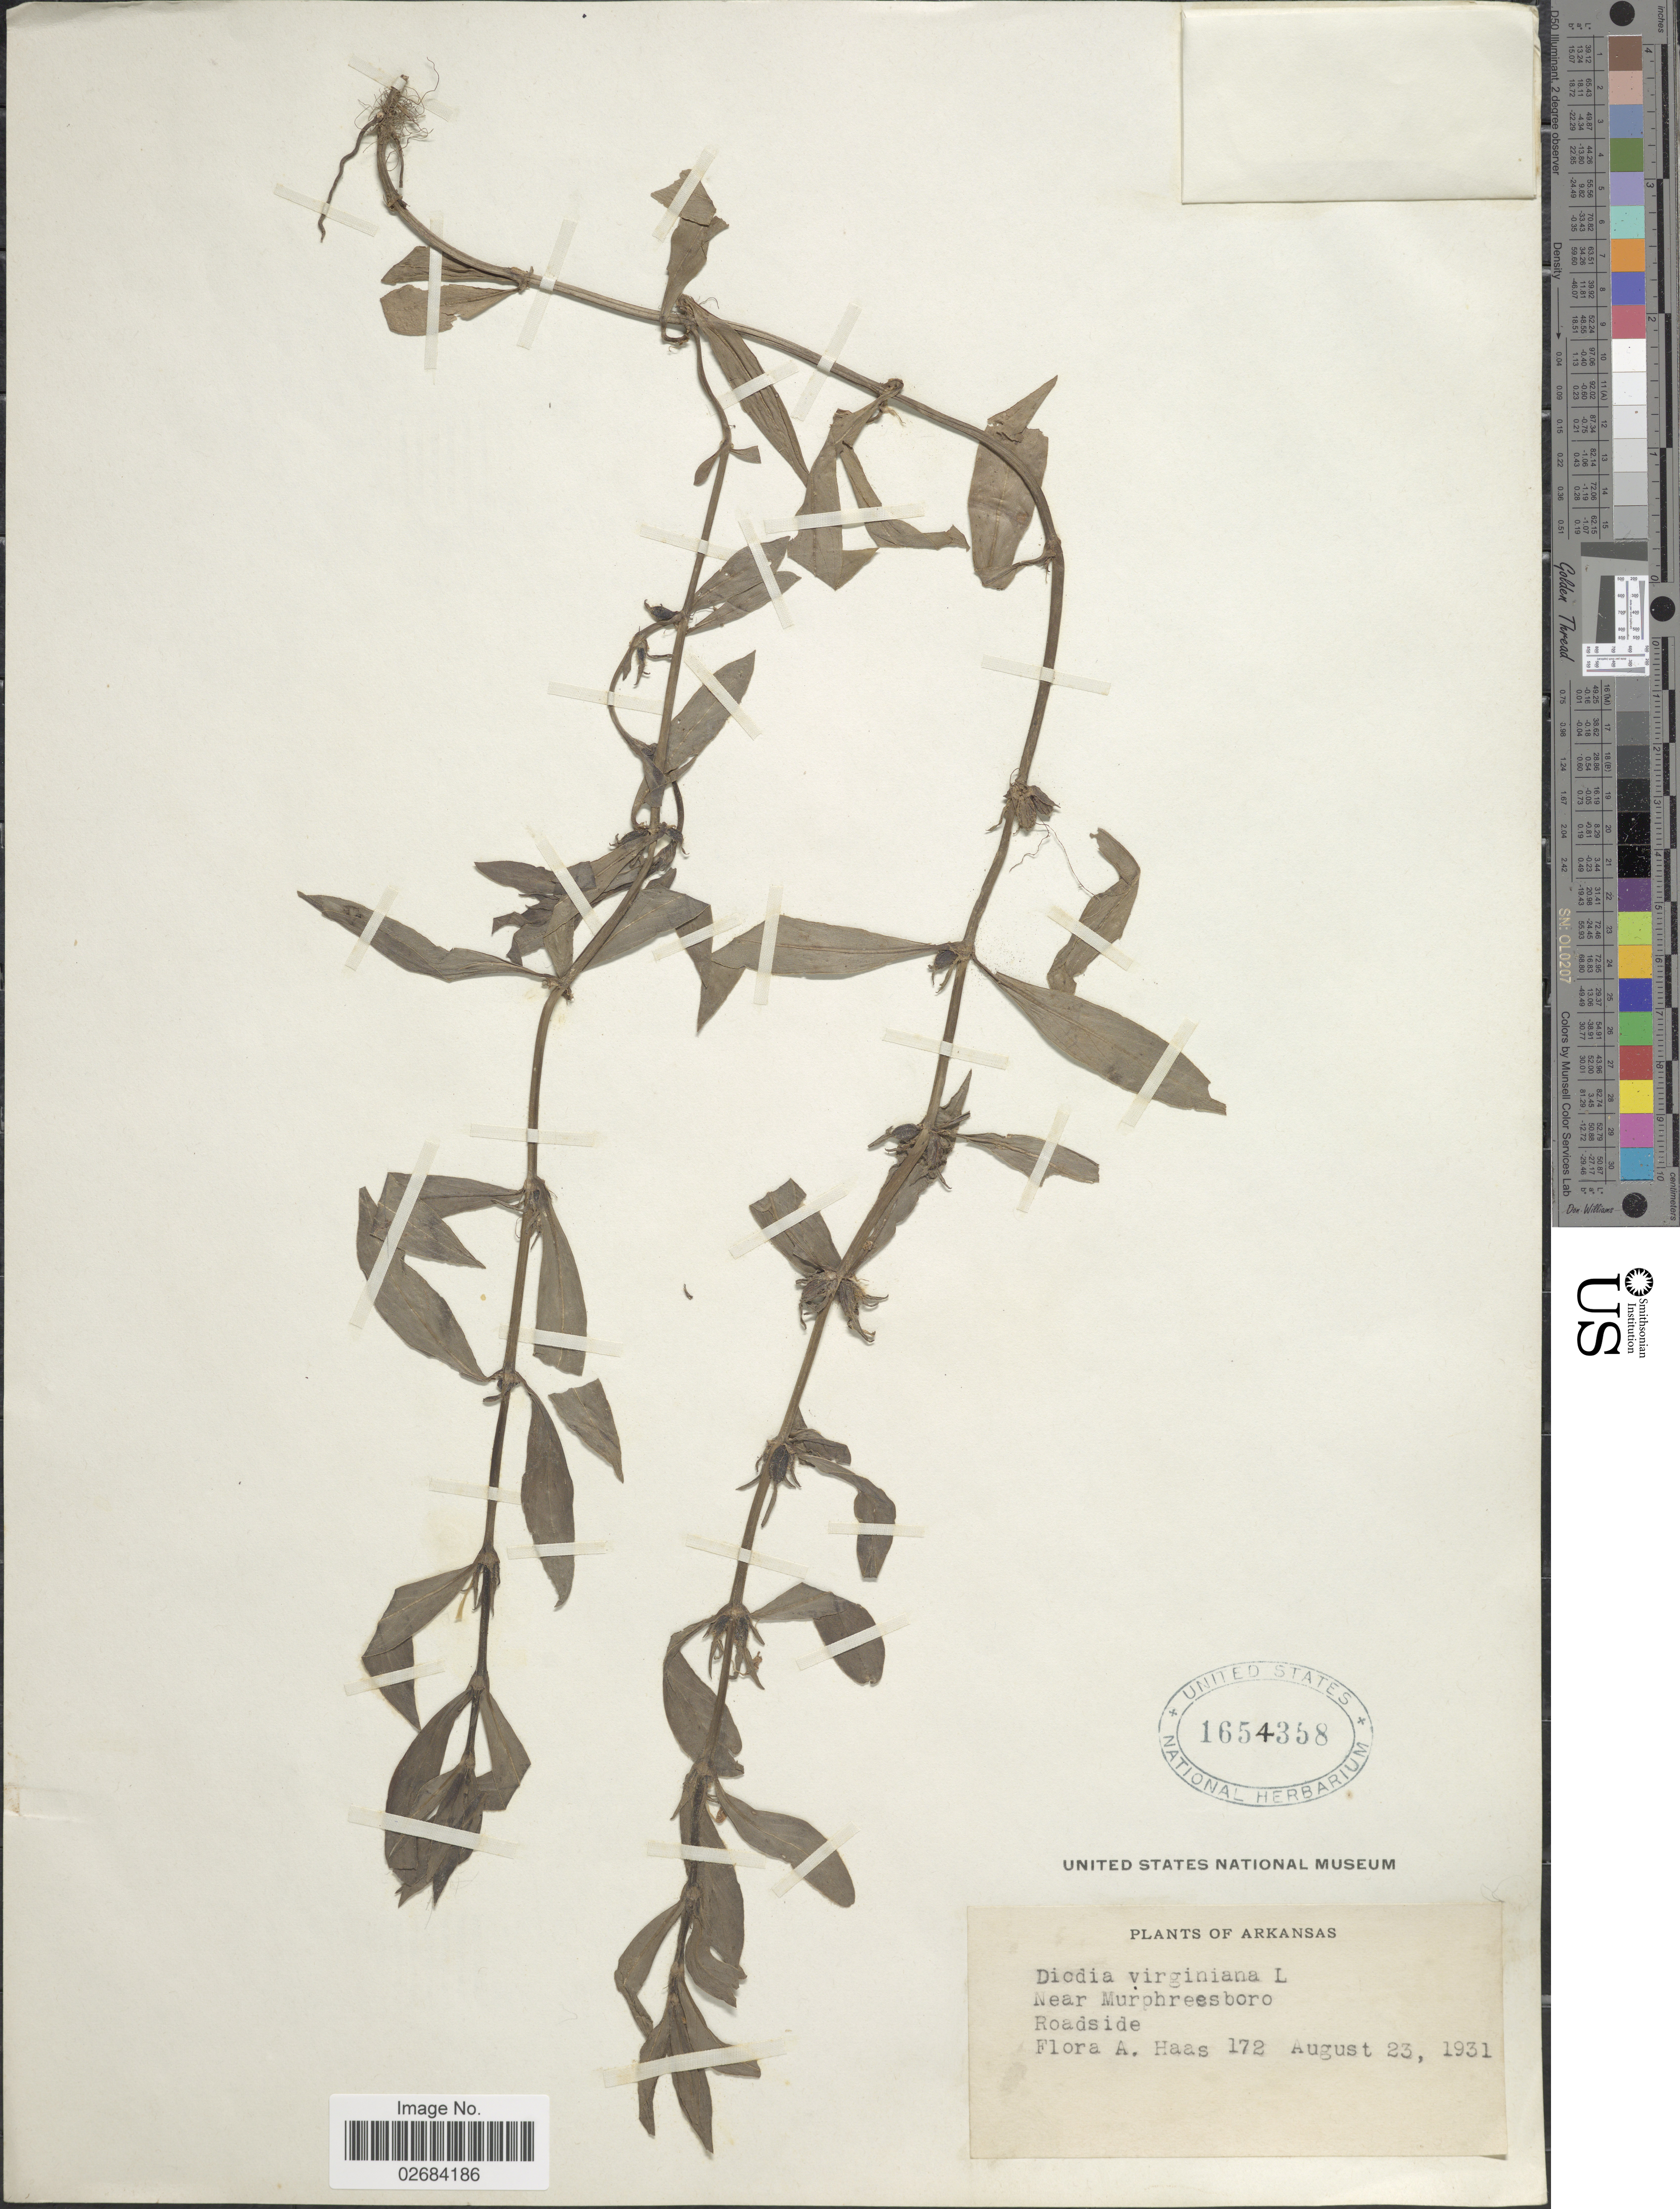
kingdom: Plantae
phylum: Tracheophyta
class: Magnoliopsida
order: Gentianales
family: Rubiaceae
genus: Diodia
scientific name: Diodia virginiana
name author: L.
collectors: F. A. Haas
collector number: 172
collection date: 1931-08-23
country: United States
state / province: Arkansas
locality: Near Murphreesboro, Roadside.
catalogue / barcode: US 1654358